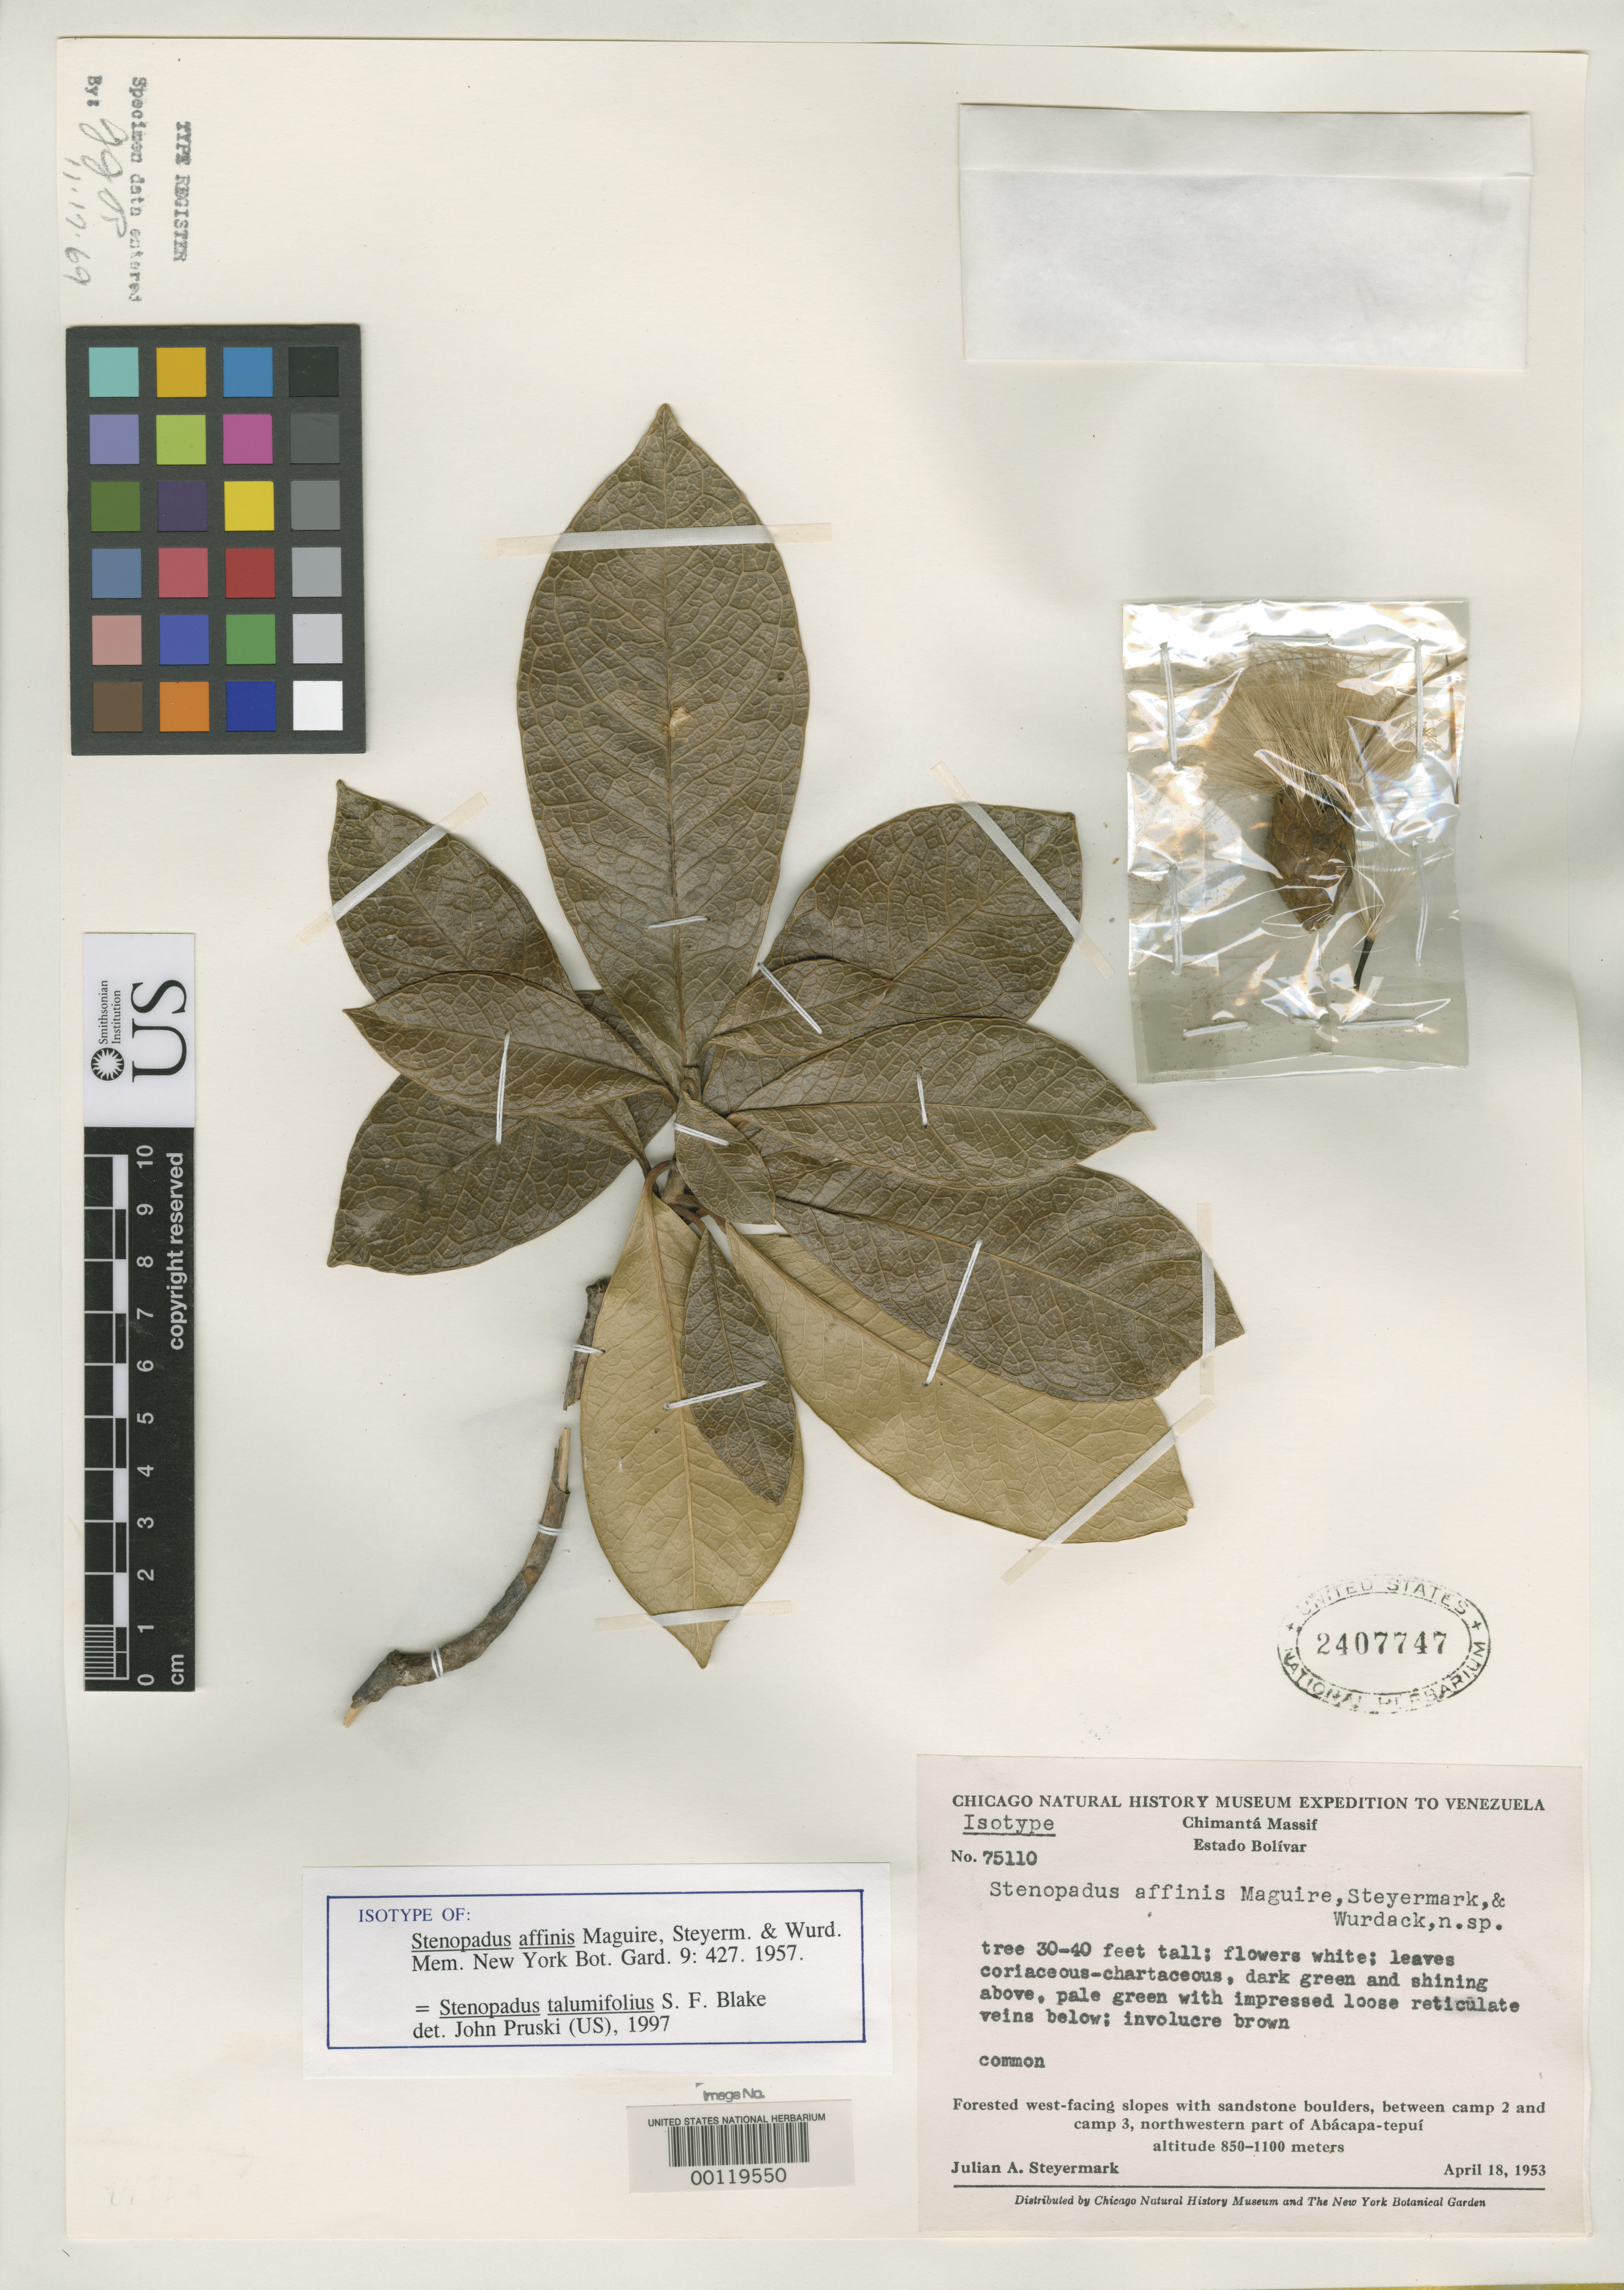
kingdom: Plantae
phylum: Tracheophyta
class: Magnoliopsida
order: Asterales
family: Asteraceae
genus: Stenopadus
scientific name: Stenopadus affinis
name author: Maguire et al.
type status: Isotype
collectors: J. Steyermark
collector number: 75110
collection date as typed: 18 Apr 1953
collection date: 1953-04-18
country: Venezuela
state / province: Bolivar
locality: Abacapa-tepui. Chimanta Massif.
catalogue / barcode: US 2407747